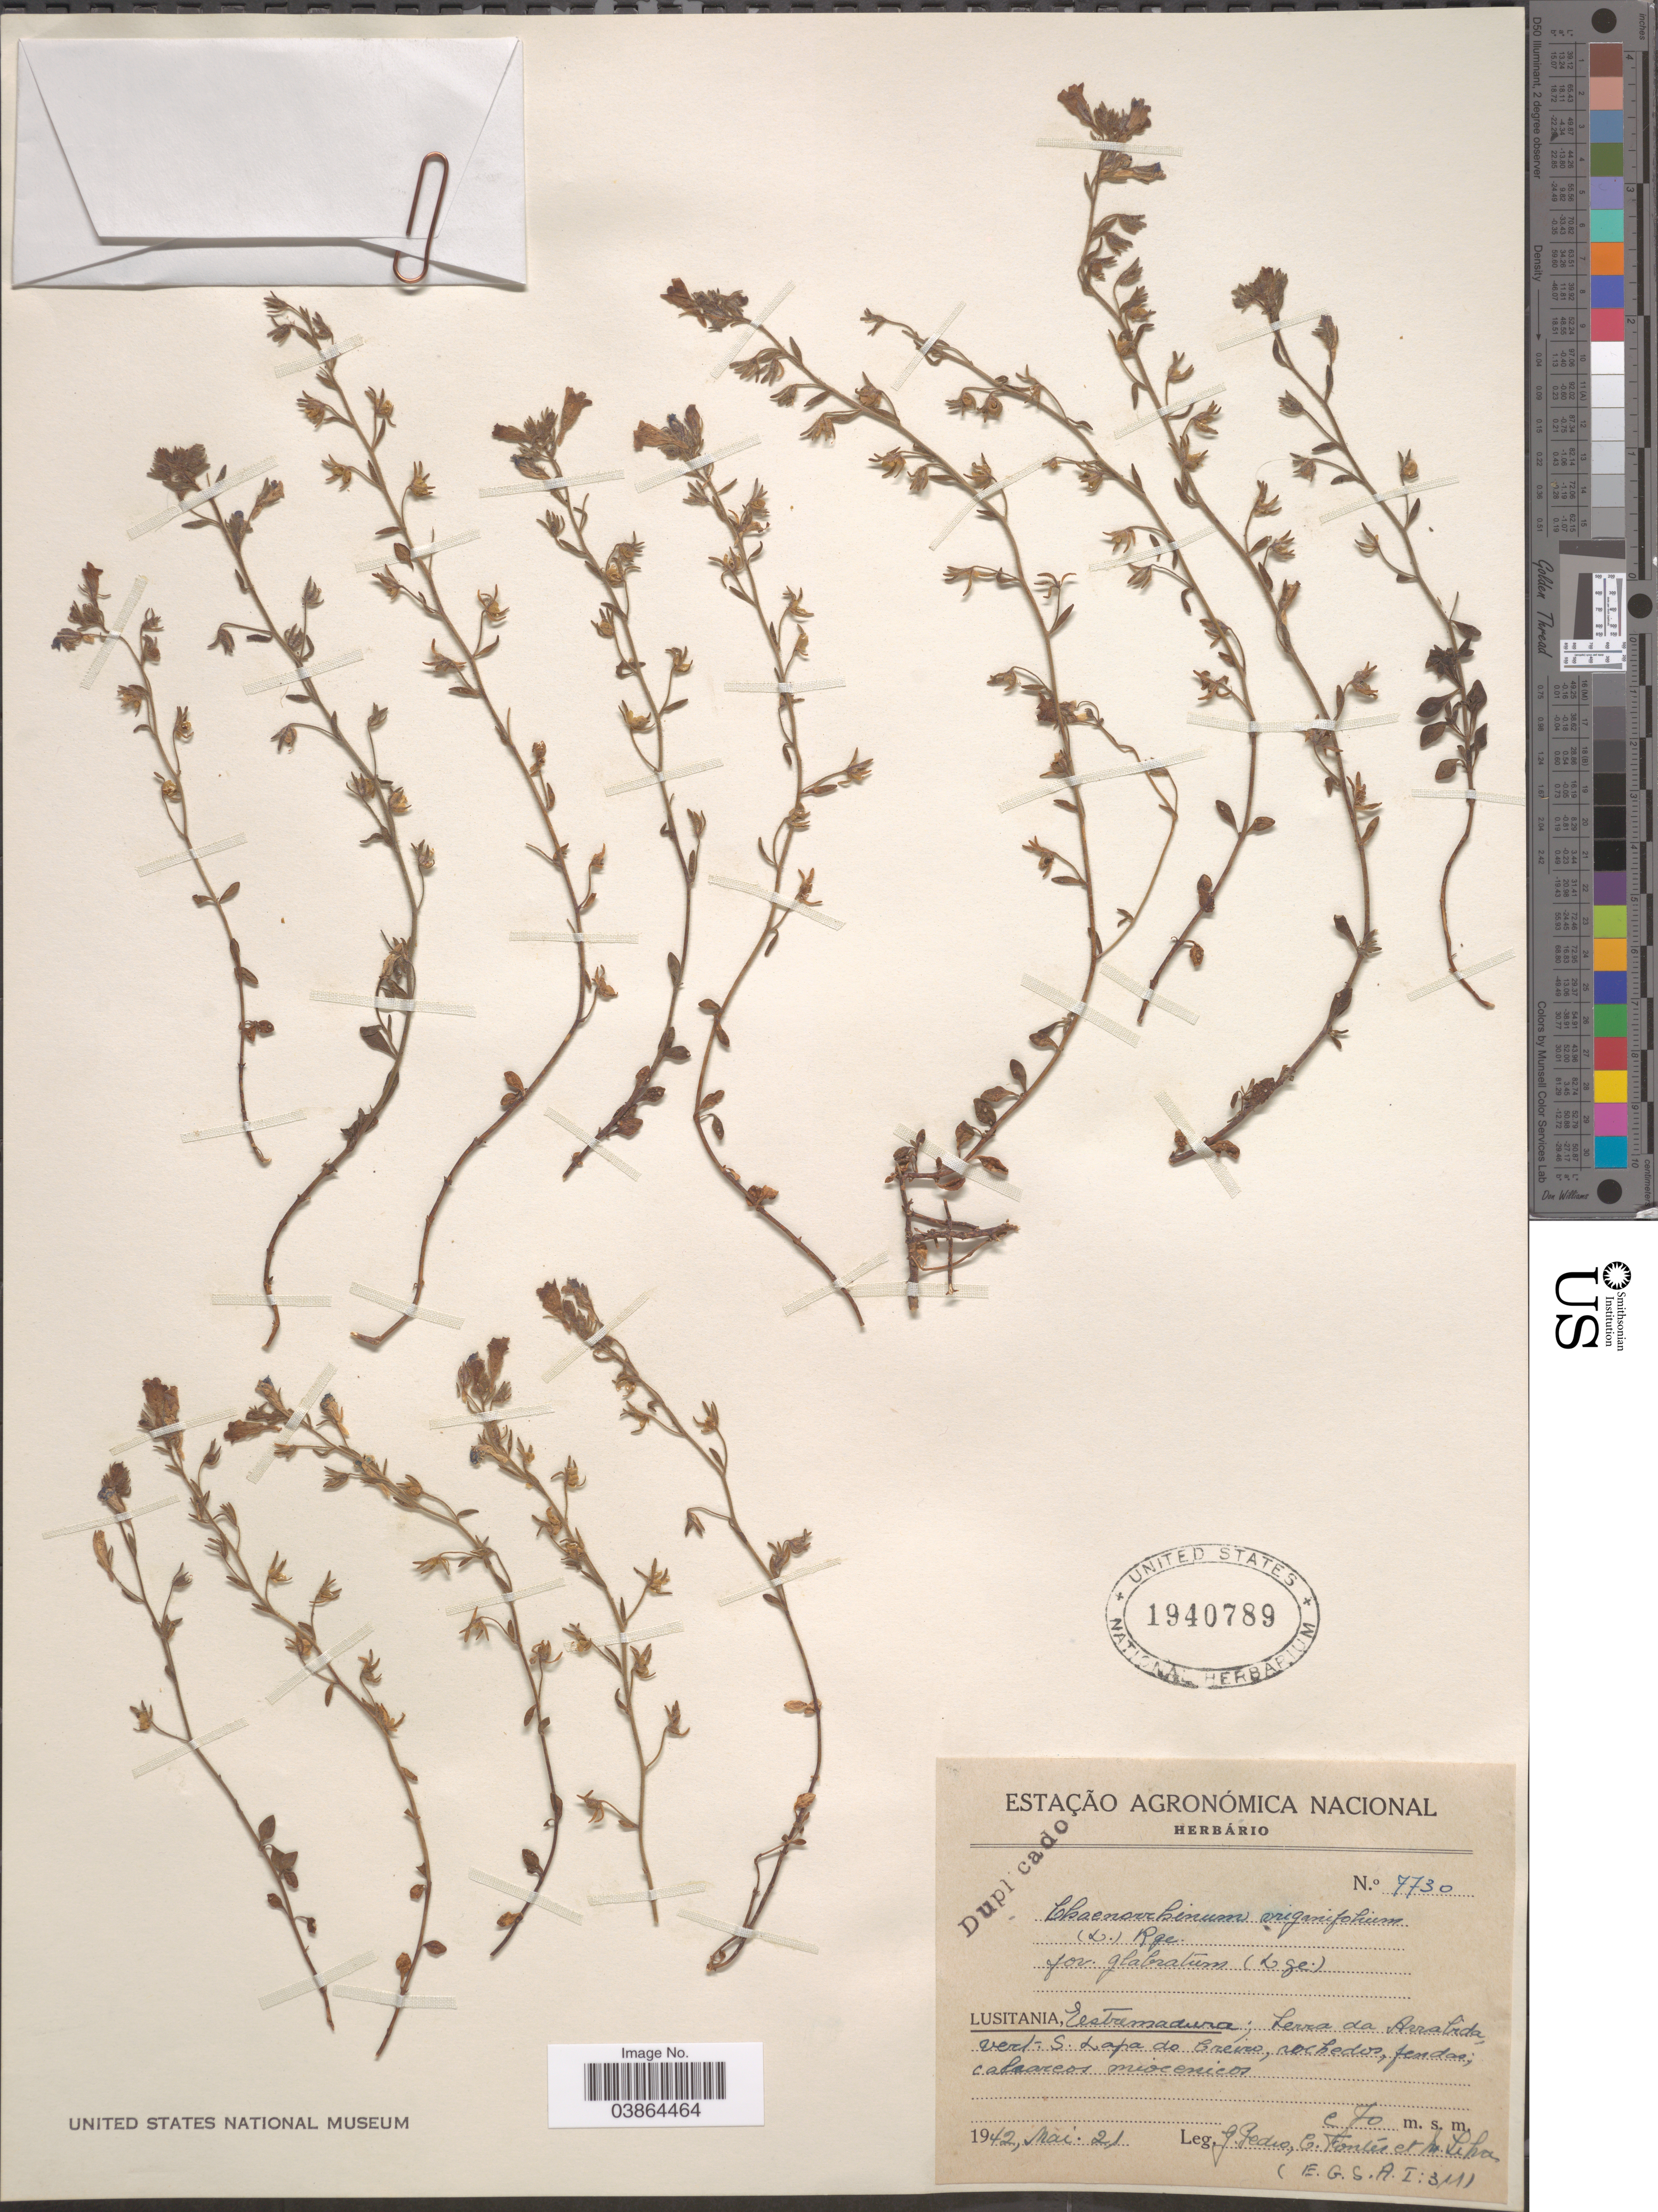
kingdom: Plantae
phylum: Tracheophyta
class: Magnoliopsida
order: Lamiales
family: Plantaginaceae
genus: Chaenorrhinum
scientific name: Chaenorrhinum origanifolium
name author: (L.) Fourr.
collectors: G. Pedro, C. Fontes & M. Leha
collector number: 7730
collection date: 1942-05-21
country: Portugal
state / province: Setubal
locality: Lusitania, Extremadura, Serra da Arrabida, vert S. Lapa do Creiro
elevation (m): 70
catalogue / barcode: US 1940789